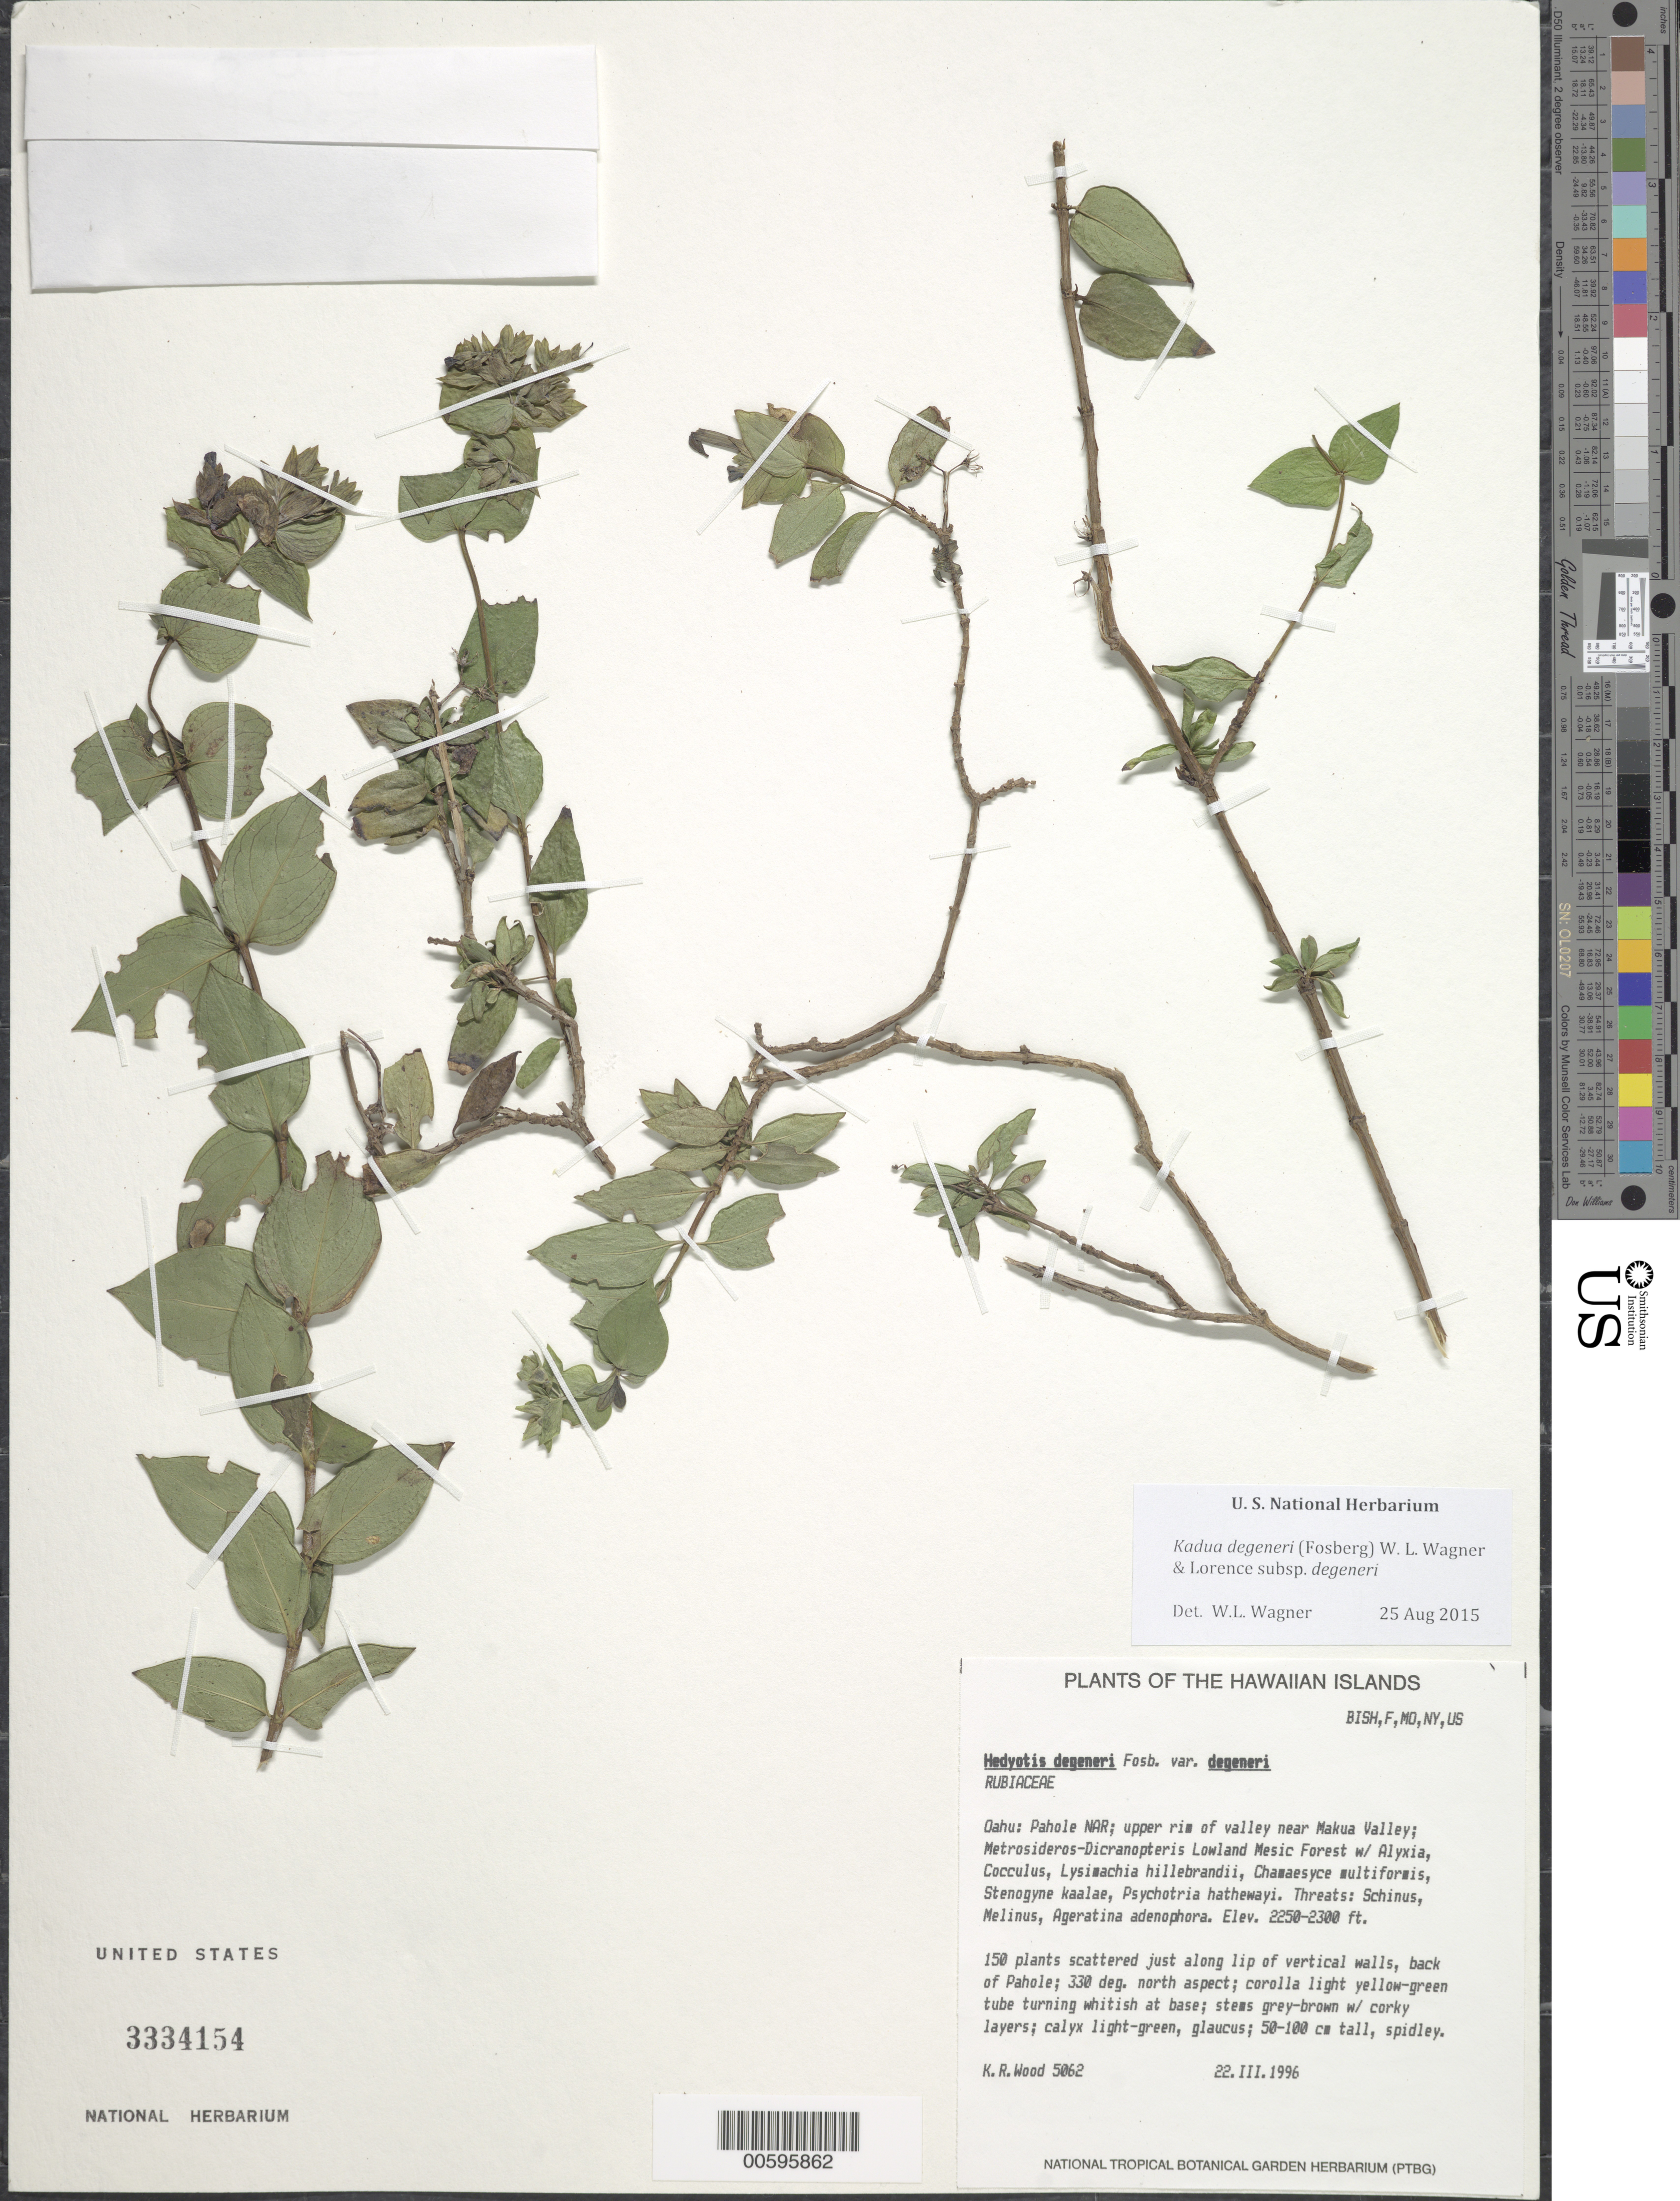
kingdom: Plantae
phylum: Tracheophyta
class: Magnoliopsida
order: Gentianales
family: Rubiaceae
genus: Kadua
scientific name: Kadua degeneri subsp. degeneri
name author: (Fosberg) W.L. Wagner & Lorence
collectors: K. R. Wood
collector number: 5062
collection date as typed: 22 Mar 1996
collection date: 1996-03-22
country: United States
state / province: Hawaii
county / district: Honolulu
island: Oahu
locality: Pahole NAR; upper rim of valley near Makua Valley.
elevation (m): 686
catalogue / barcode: US 3334154